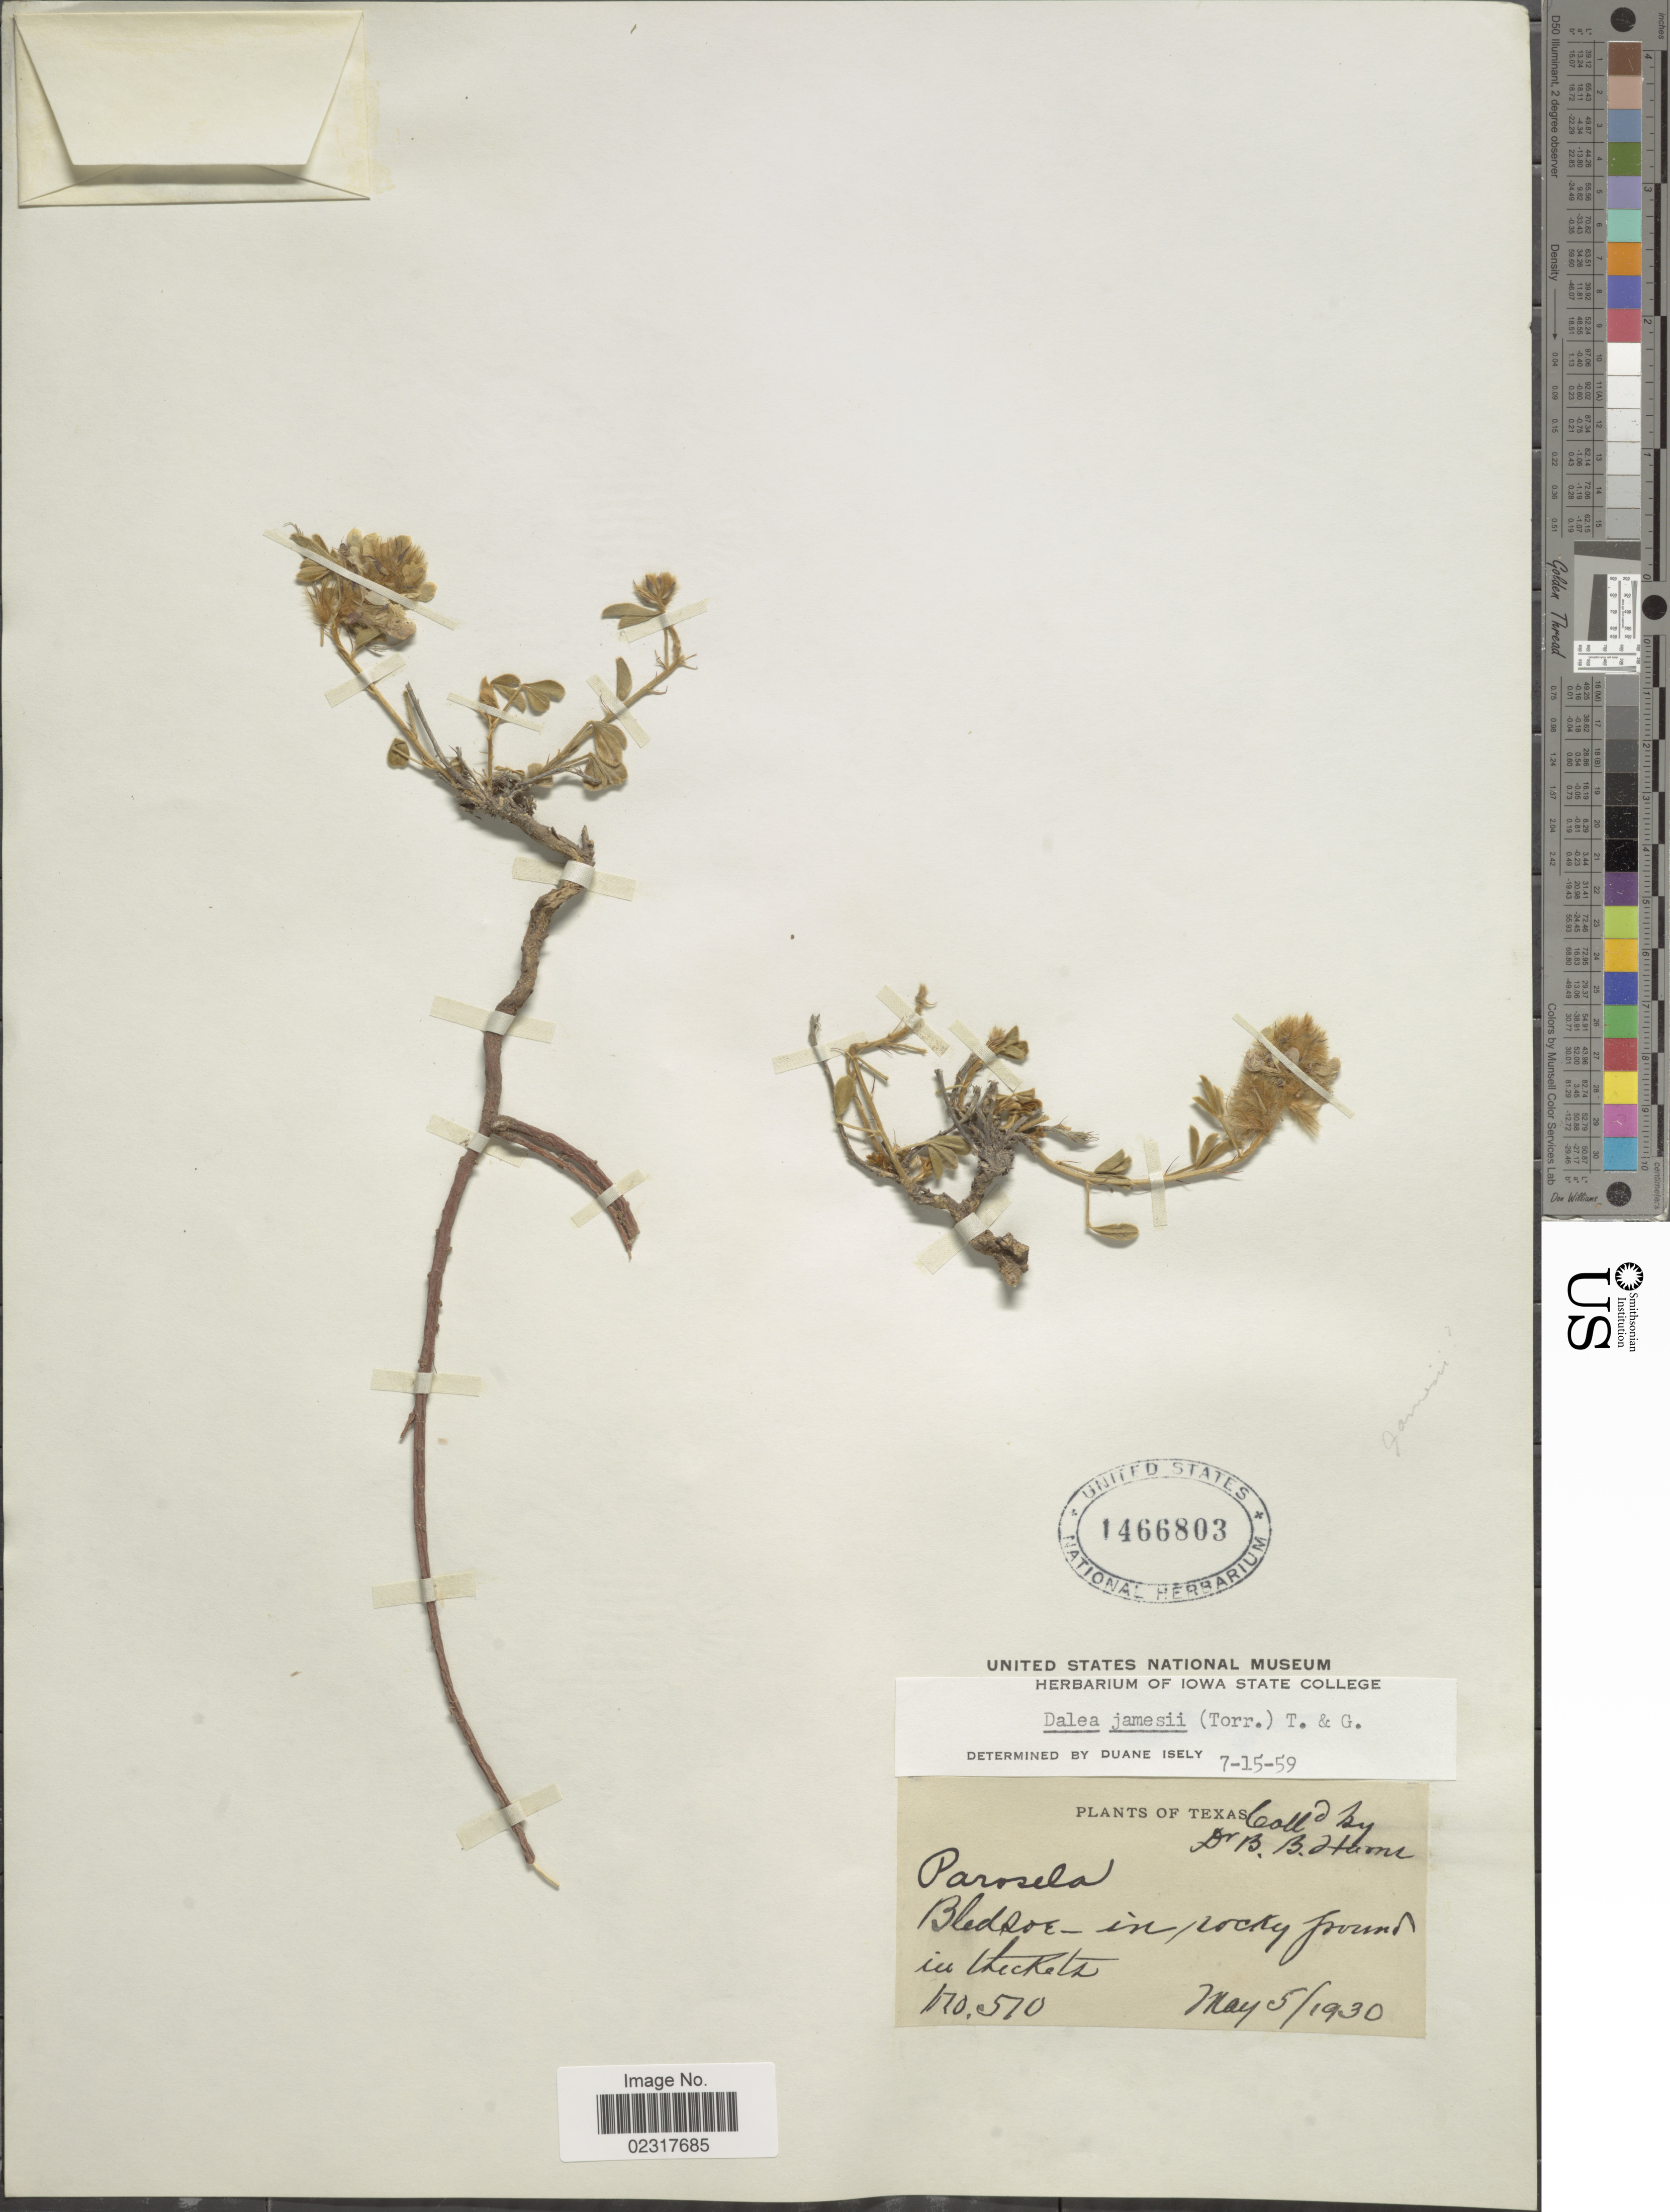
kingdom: Plantae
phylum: Tracheophyta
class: Magnoliopsida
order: Fabales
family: Fabaceae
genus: Dalea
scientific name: Dalea jamesii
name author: (Torr.) Torr. & A. Gray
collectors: B. B. Harris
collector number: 510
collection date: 1930-05-05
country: United States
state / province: Texas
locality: Bledsoe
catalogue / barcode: US 1466803